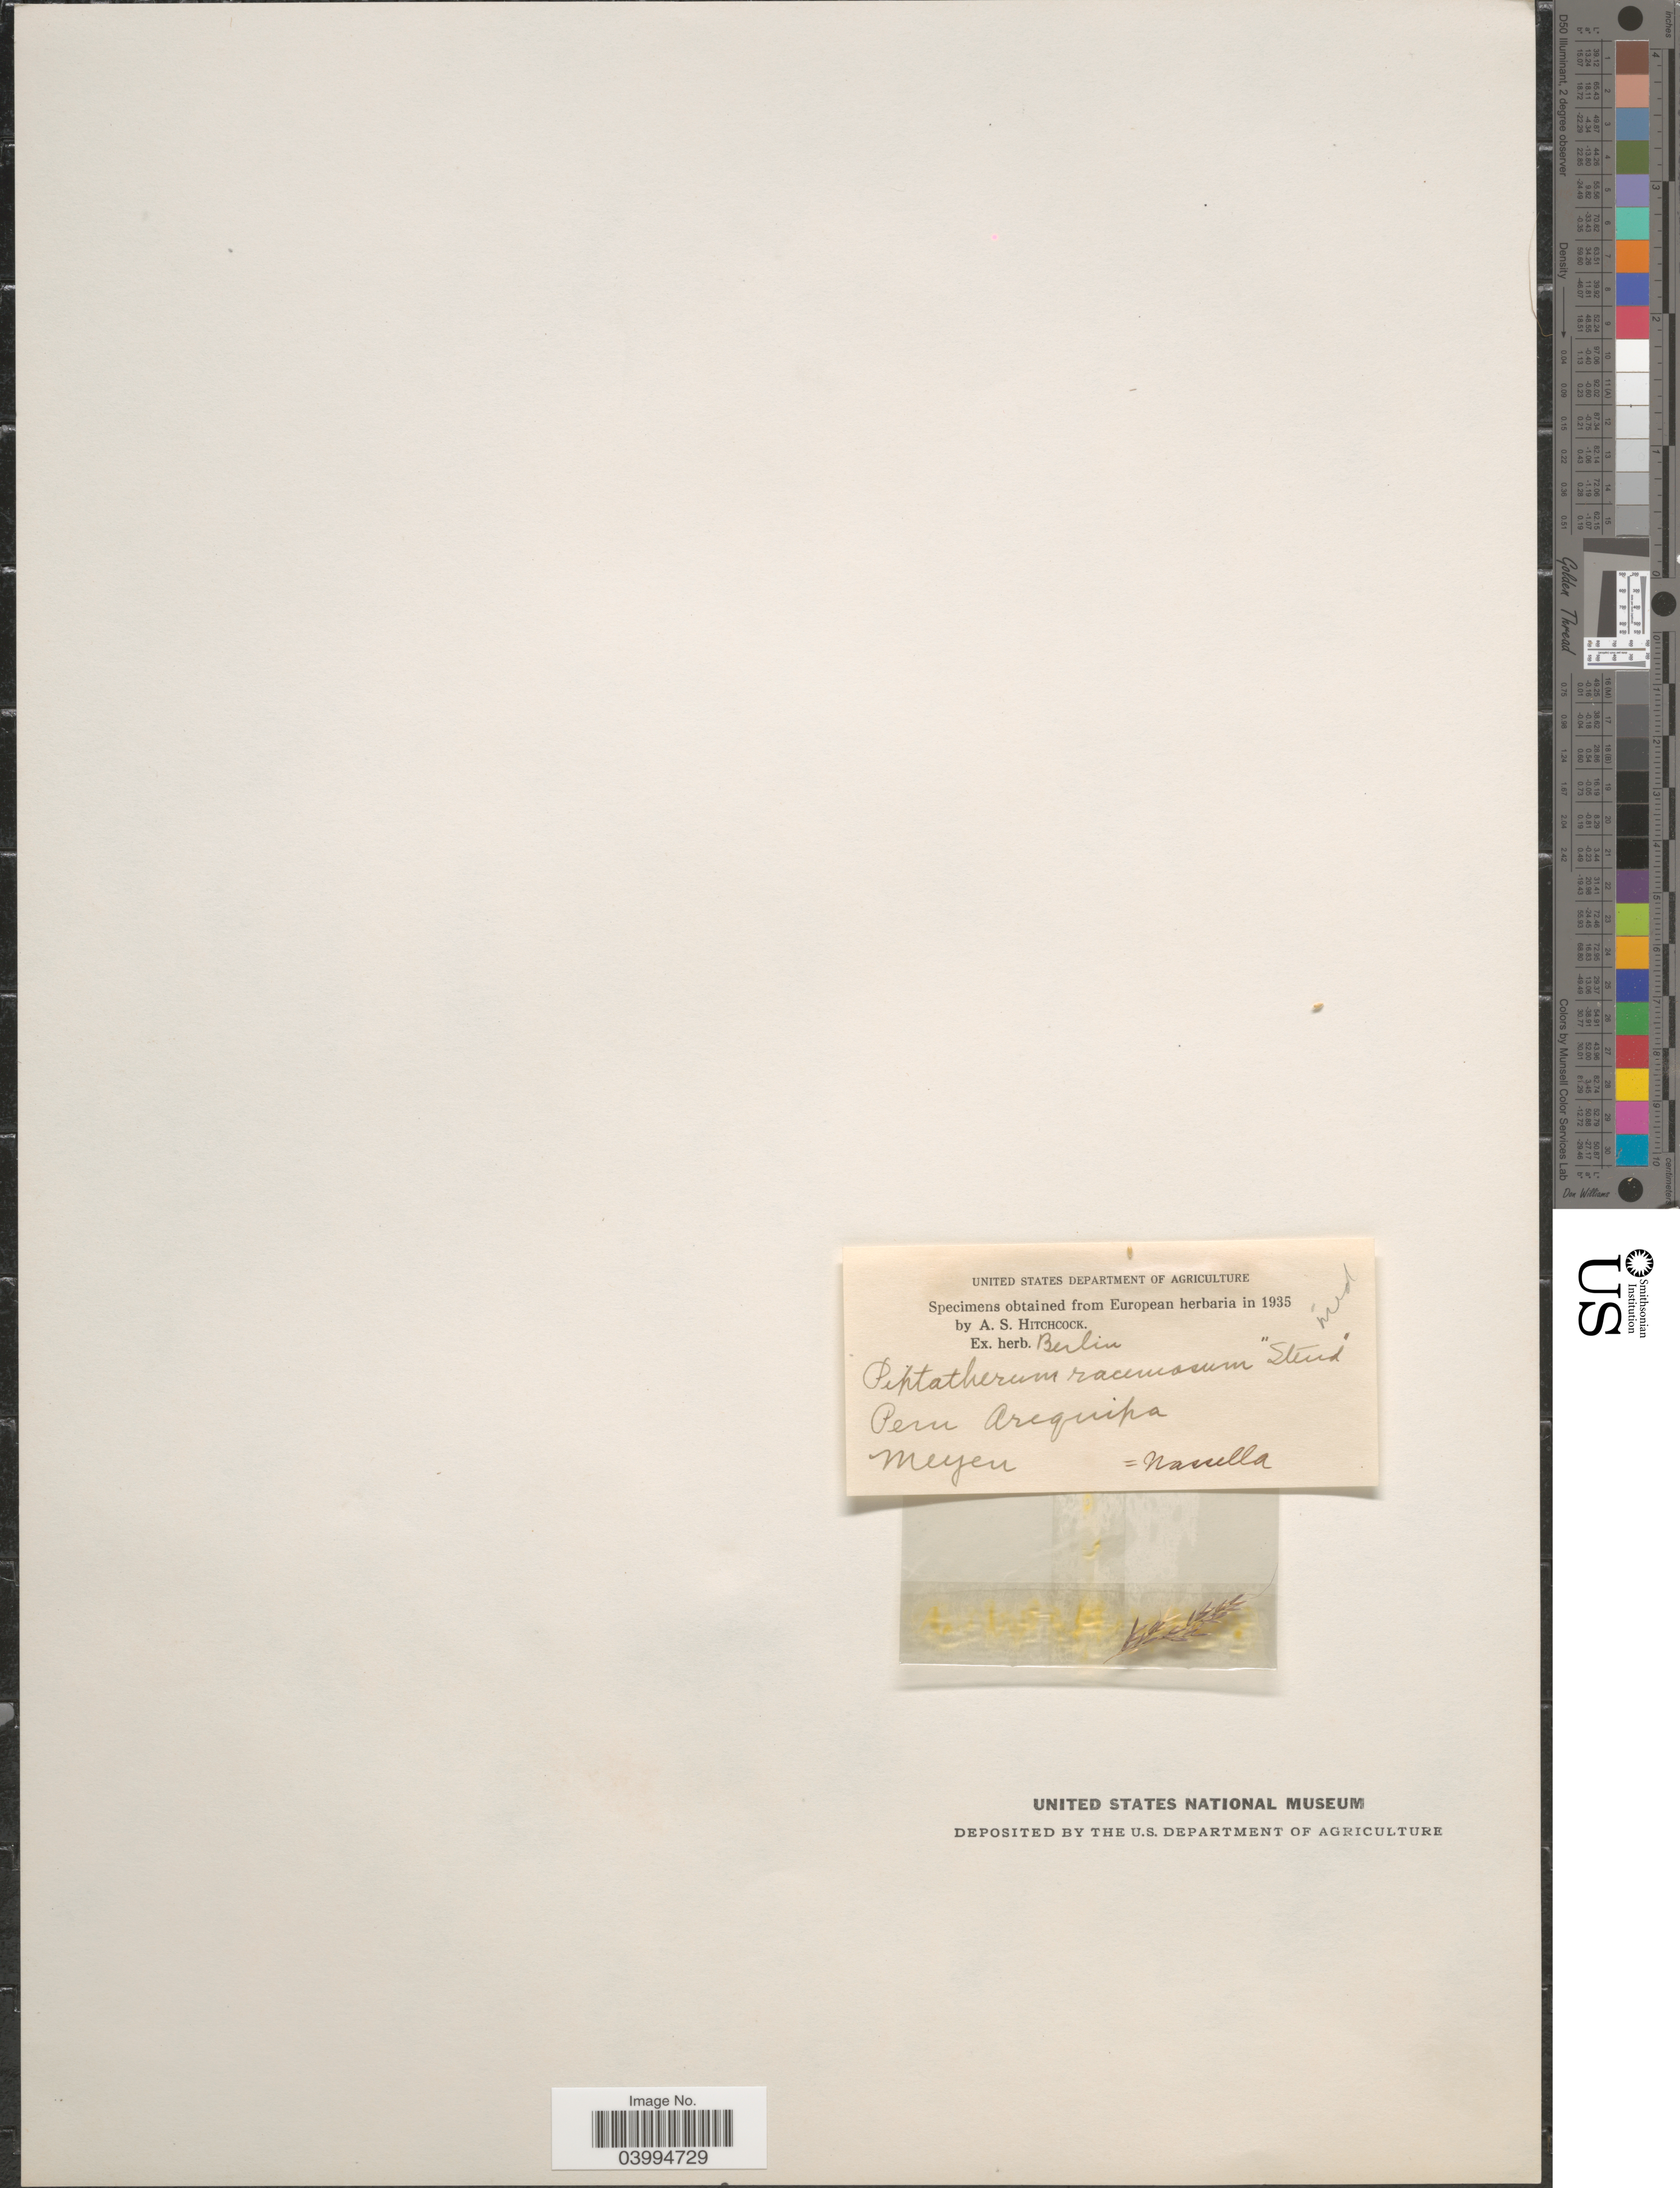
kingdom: Plantae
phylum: Tracheophyta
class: Liliopsida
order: Poales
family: Poaceae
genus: Nassella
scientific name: Nassella pungens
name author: É. Desv.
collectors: -- Meyer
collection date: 1935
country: Peru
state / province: Arequipa